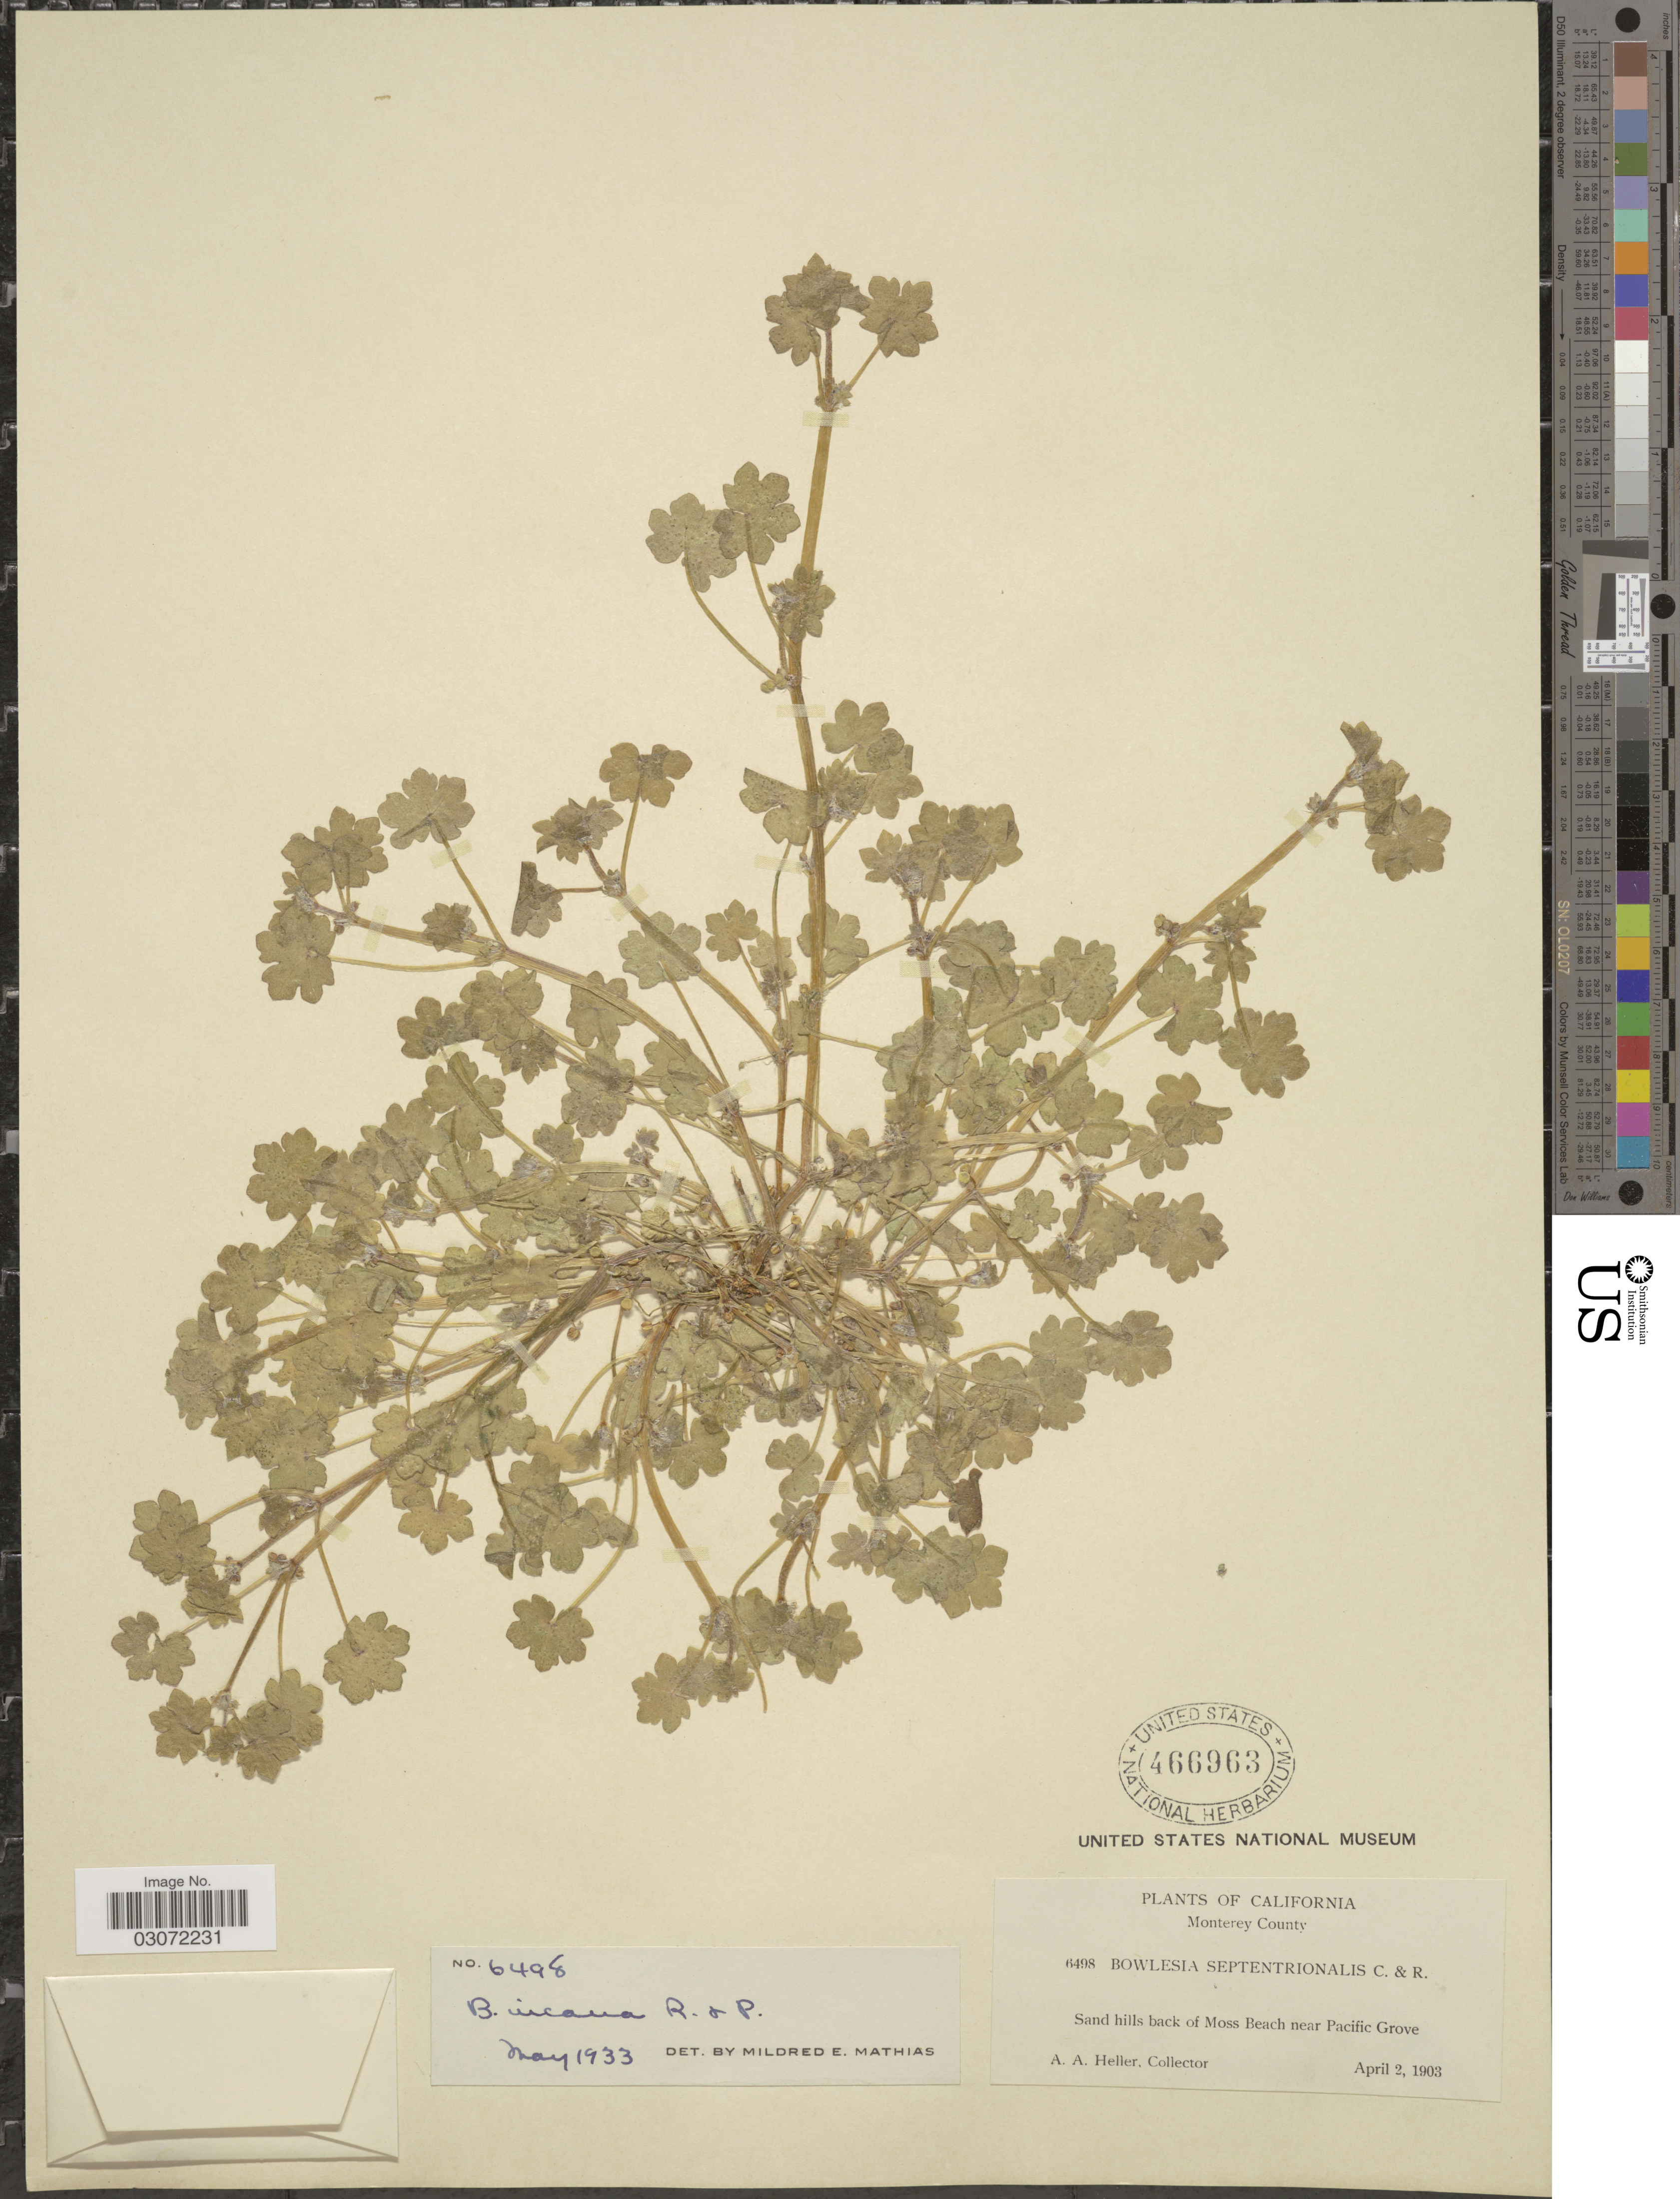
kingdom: Plantae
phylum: Tracheophyta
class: Magnoliopsida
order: Apiales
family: Apiaceae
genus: Bowlesia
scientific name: Bowlesia incana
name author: Ruiz & Pav.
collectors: A. A. Heller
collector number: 6498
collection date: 1903-04-02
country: United States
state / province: California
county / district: Monterey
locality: Monterey County. Sand hills back of Moss Beach near Pacific Grove.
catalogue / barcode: US 466963